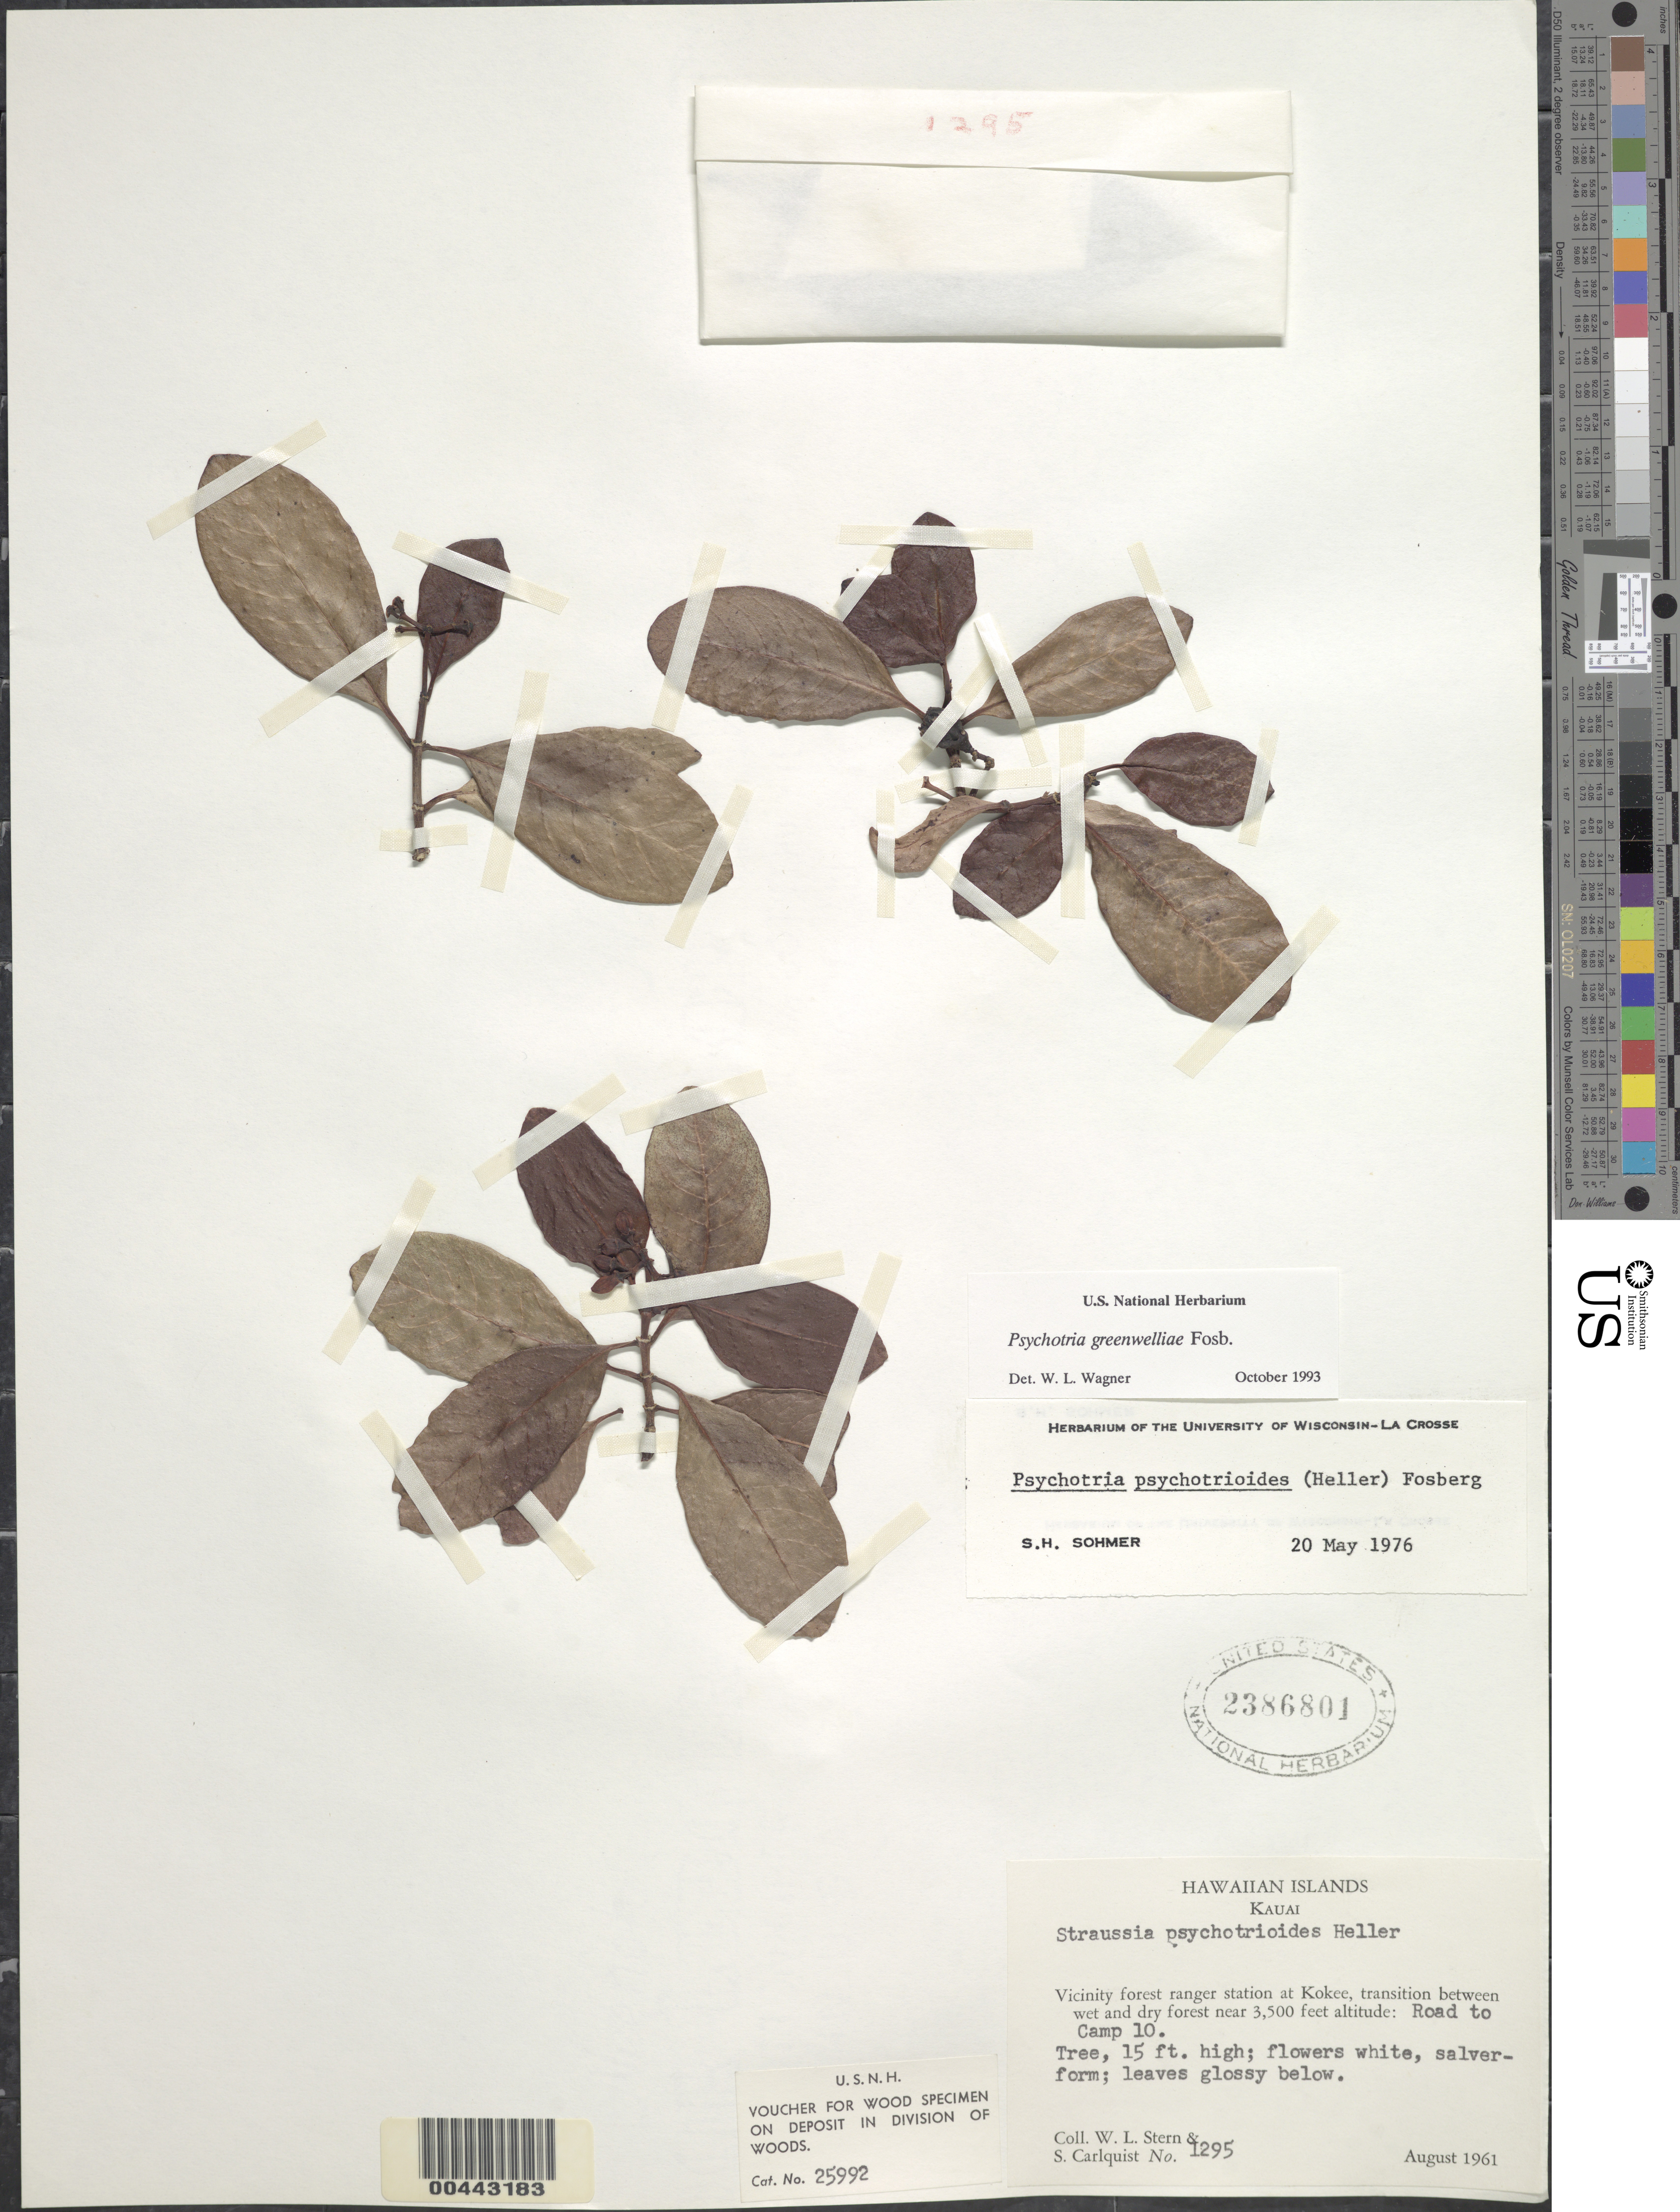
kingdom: Plantae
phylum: Tracheophyta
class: Magnoliopsida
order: Gentianales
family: Rubiaceae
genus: Psychotria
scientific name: Psychotria greenwelliae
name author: Fosberg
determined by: Wagner, W. L., (BOT), Smithsonian Institution - National Museum of Natural History (UNITED STATES)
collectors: W. L. Stern & S. Carlquist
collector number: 1295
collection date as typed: Aug 1961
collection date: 1961-08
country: United States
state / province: Hawaii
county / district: Kauai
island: Kaua'i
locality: Vicinity forest ranger station at Kokee, road to Camp 10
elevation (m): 1067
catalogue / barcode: US 2386801